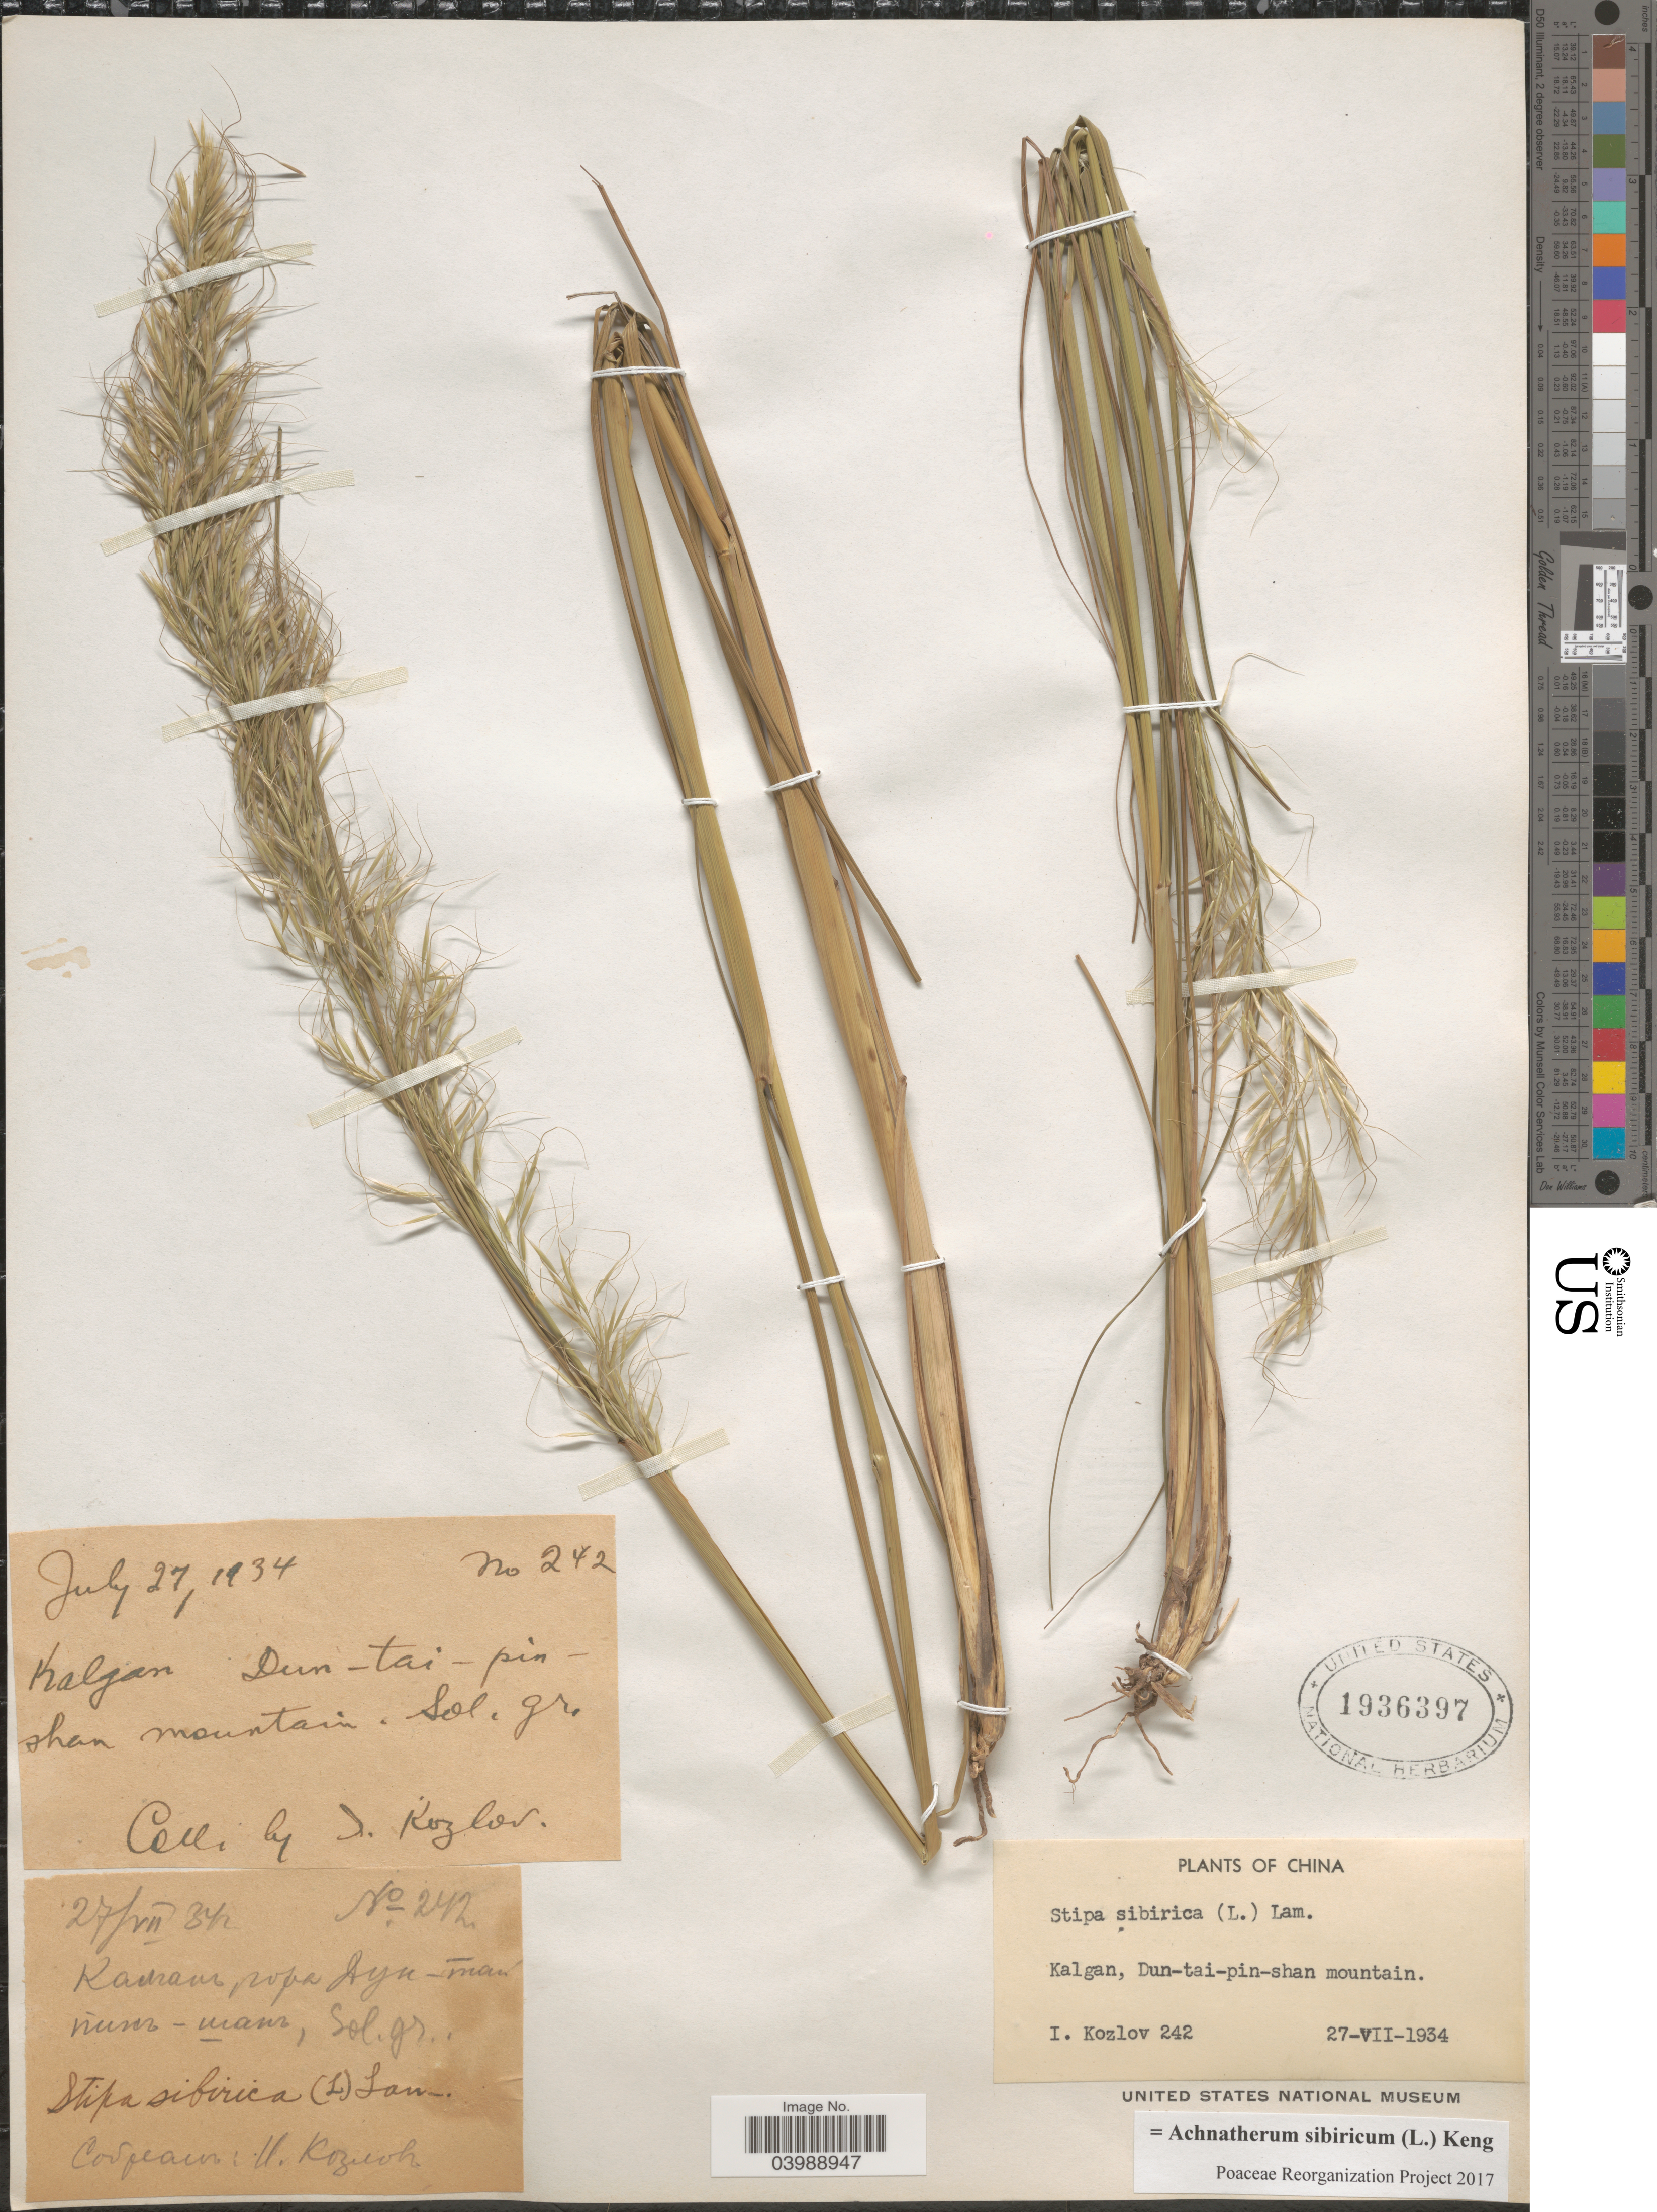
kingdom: Plantae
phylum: Tracheophyta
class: Liliopsida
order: Poales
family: Poaceae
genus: Achnatherum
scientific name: Achnatherum sibiricum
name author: (L.) Keng ex Tzvelev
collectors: I. Kozlov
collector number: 242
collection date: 1934-07-27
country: China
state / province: Hebei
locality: Kalgan, Dun-tai-pin-shan mountain.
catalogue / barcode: US 1936397